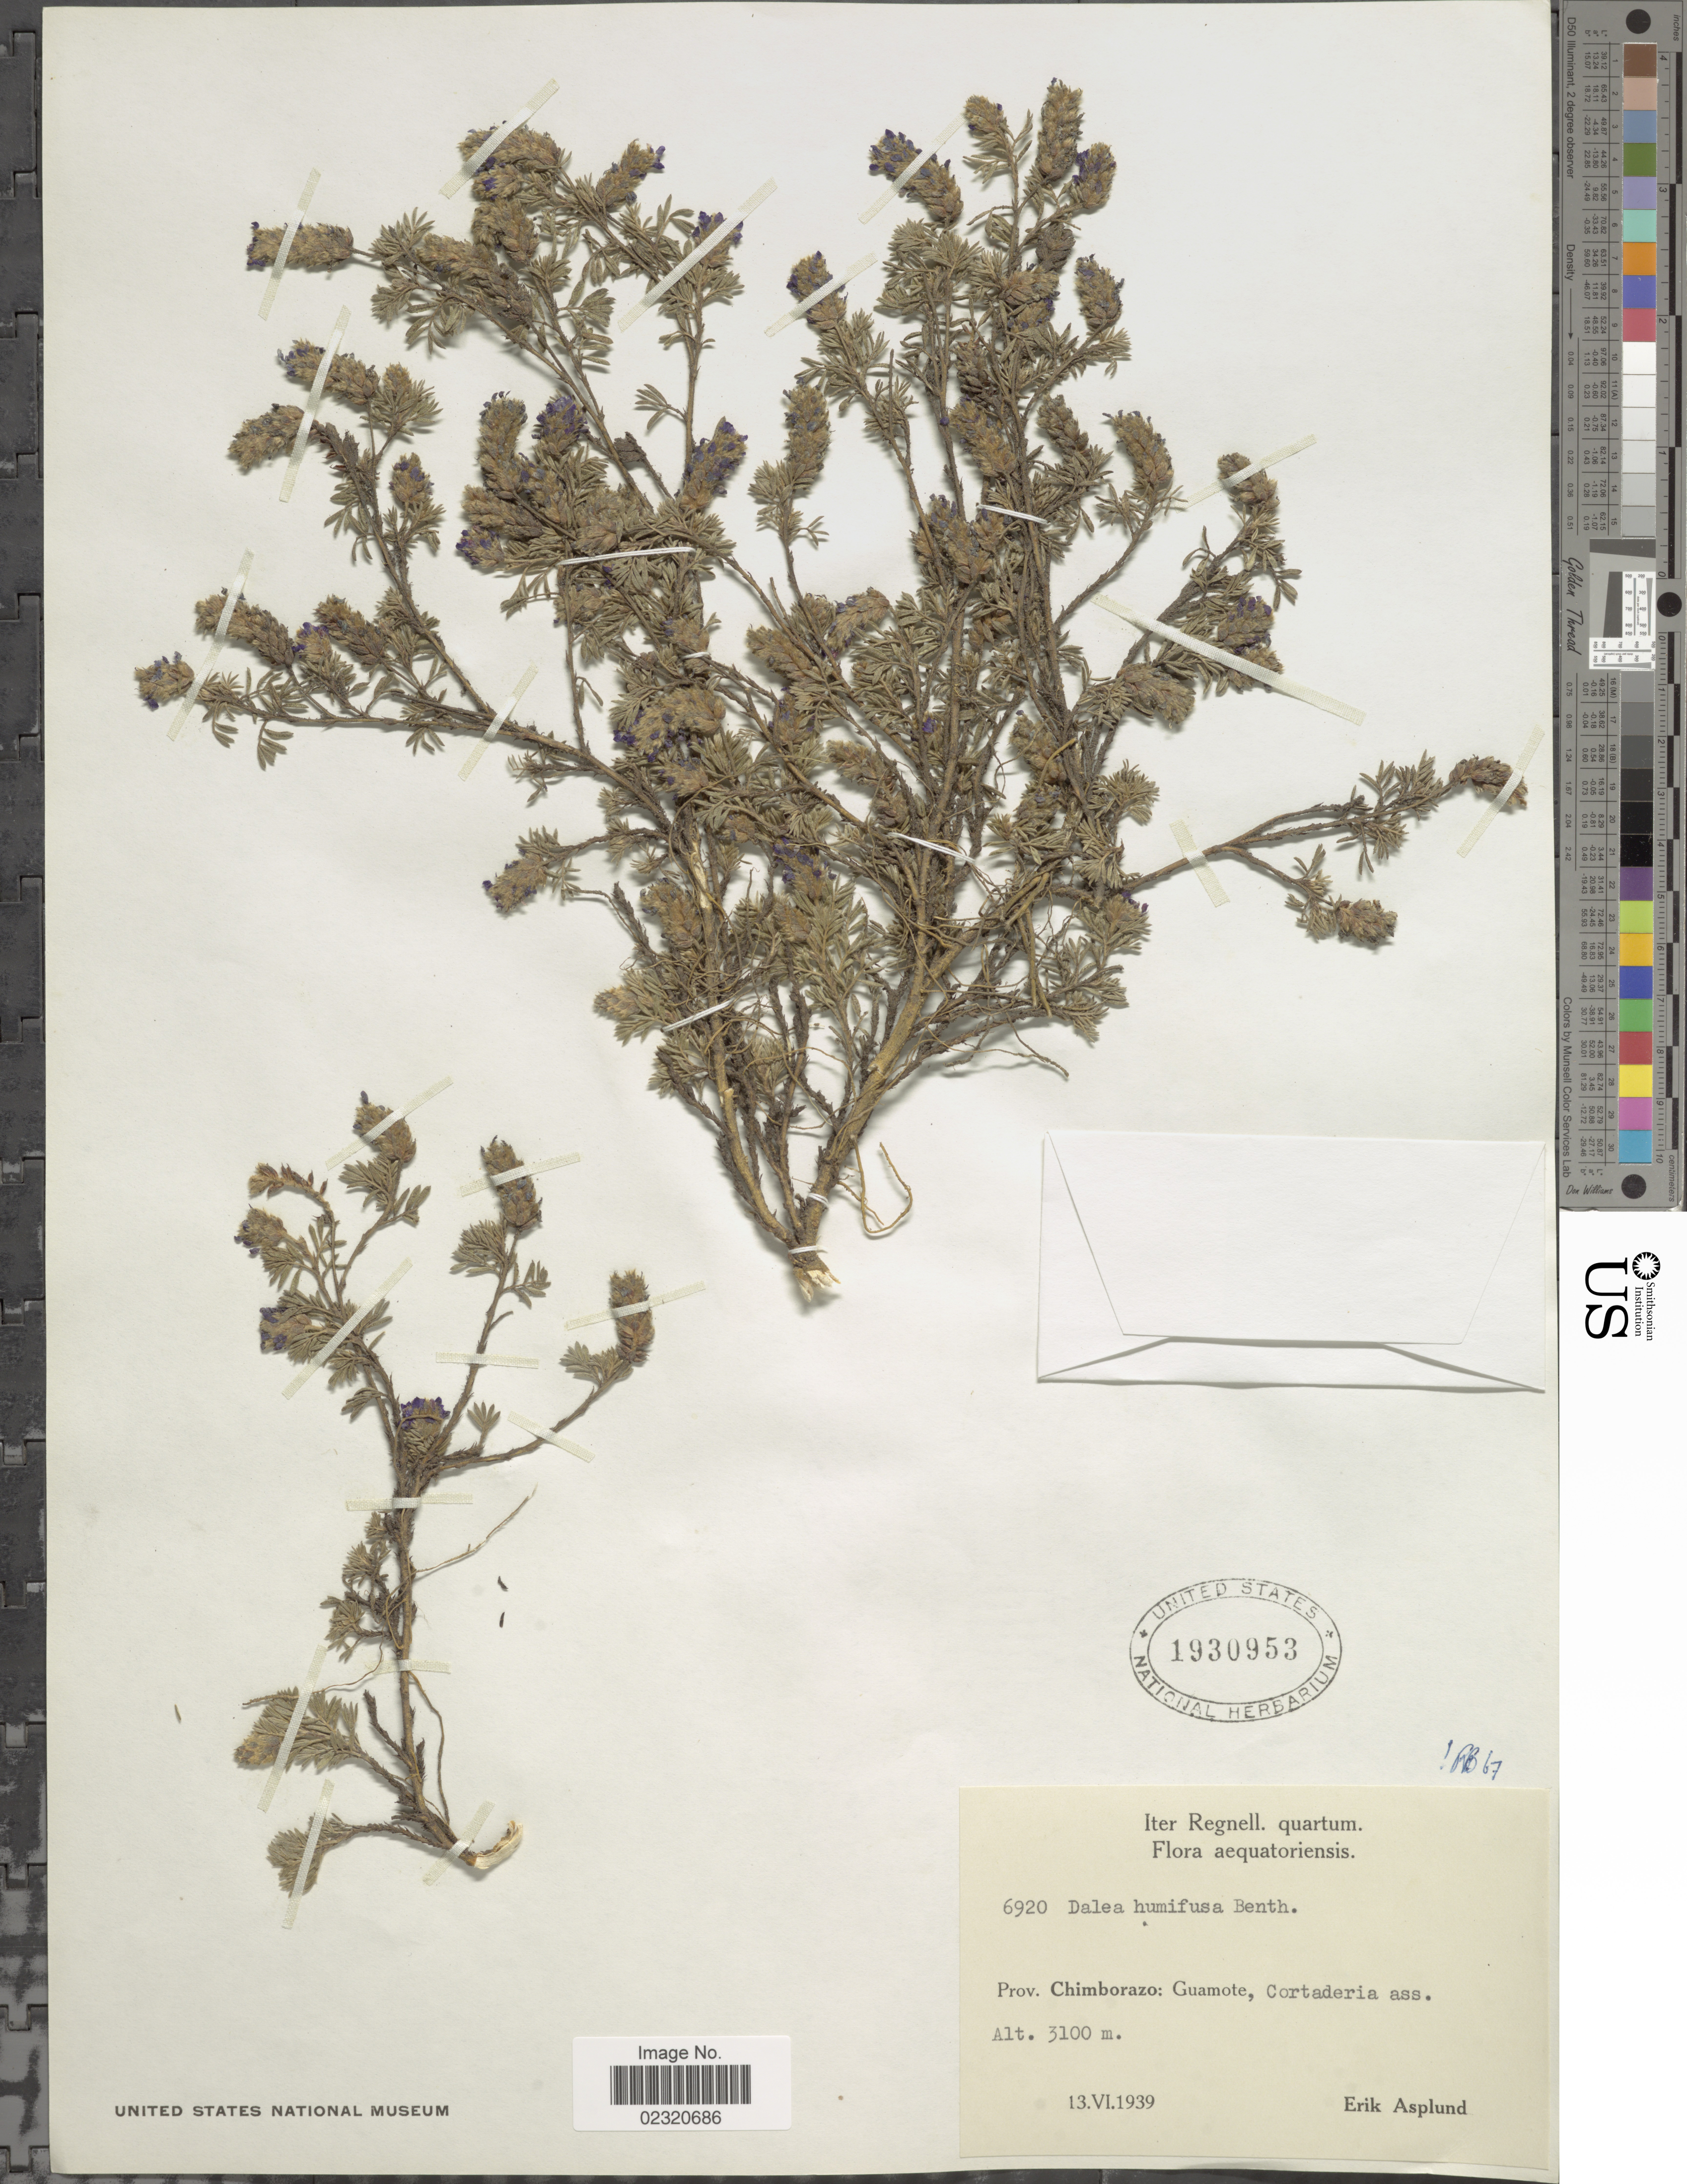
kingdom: Plantae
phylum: Tracheophyta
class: Magnoliopsida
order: Fabales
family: Fabaceae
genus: Dalea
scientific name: Dalea humifusa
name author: Benth.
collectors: E. Asplund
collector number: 6920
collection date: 1939-06-13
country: Ecuador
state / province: Chimborazo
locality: Guamote, Cortaderia ass,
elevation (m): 3100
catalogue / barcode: US 1930953